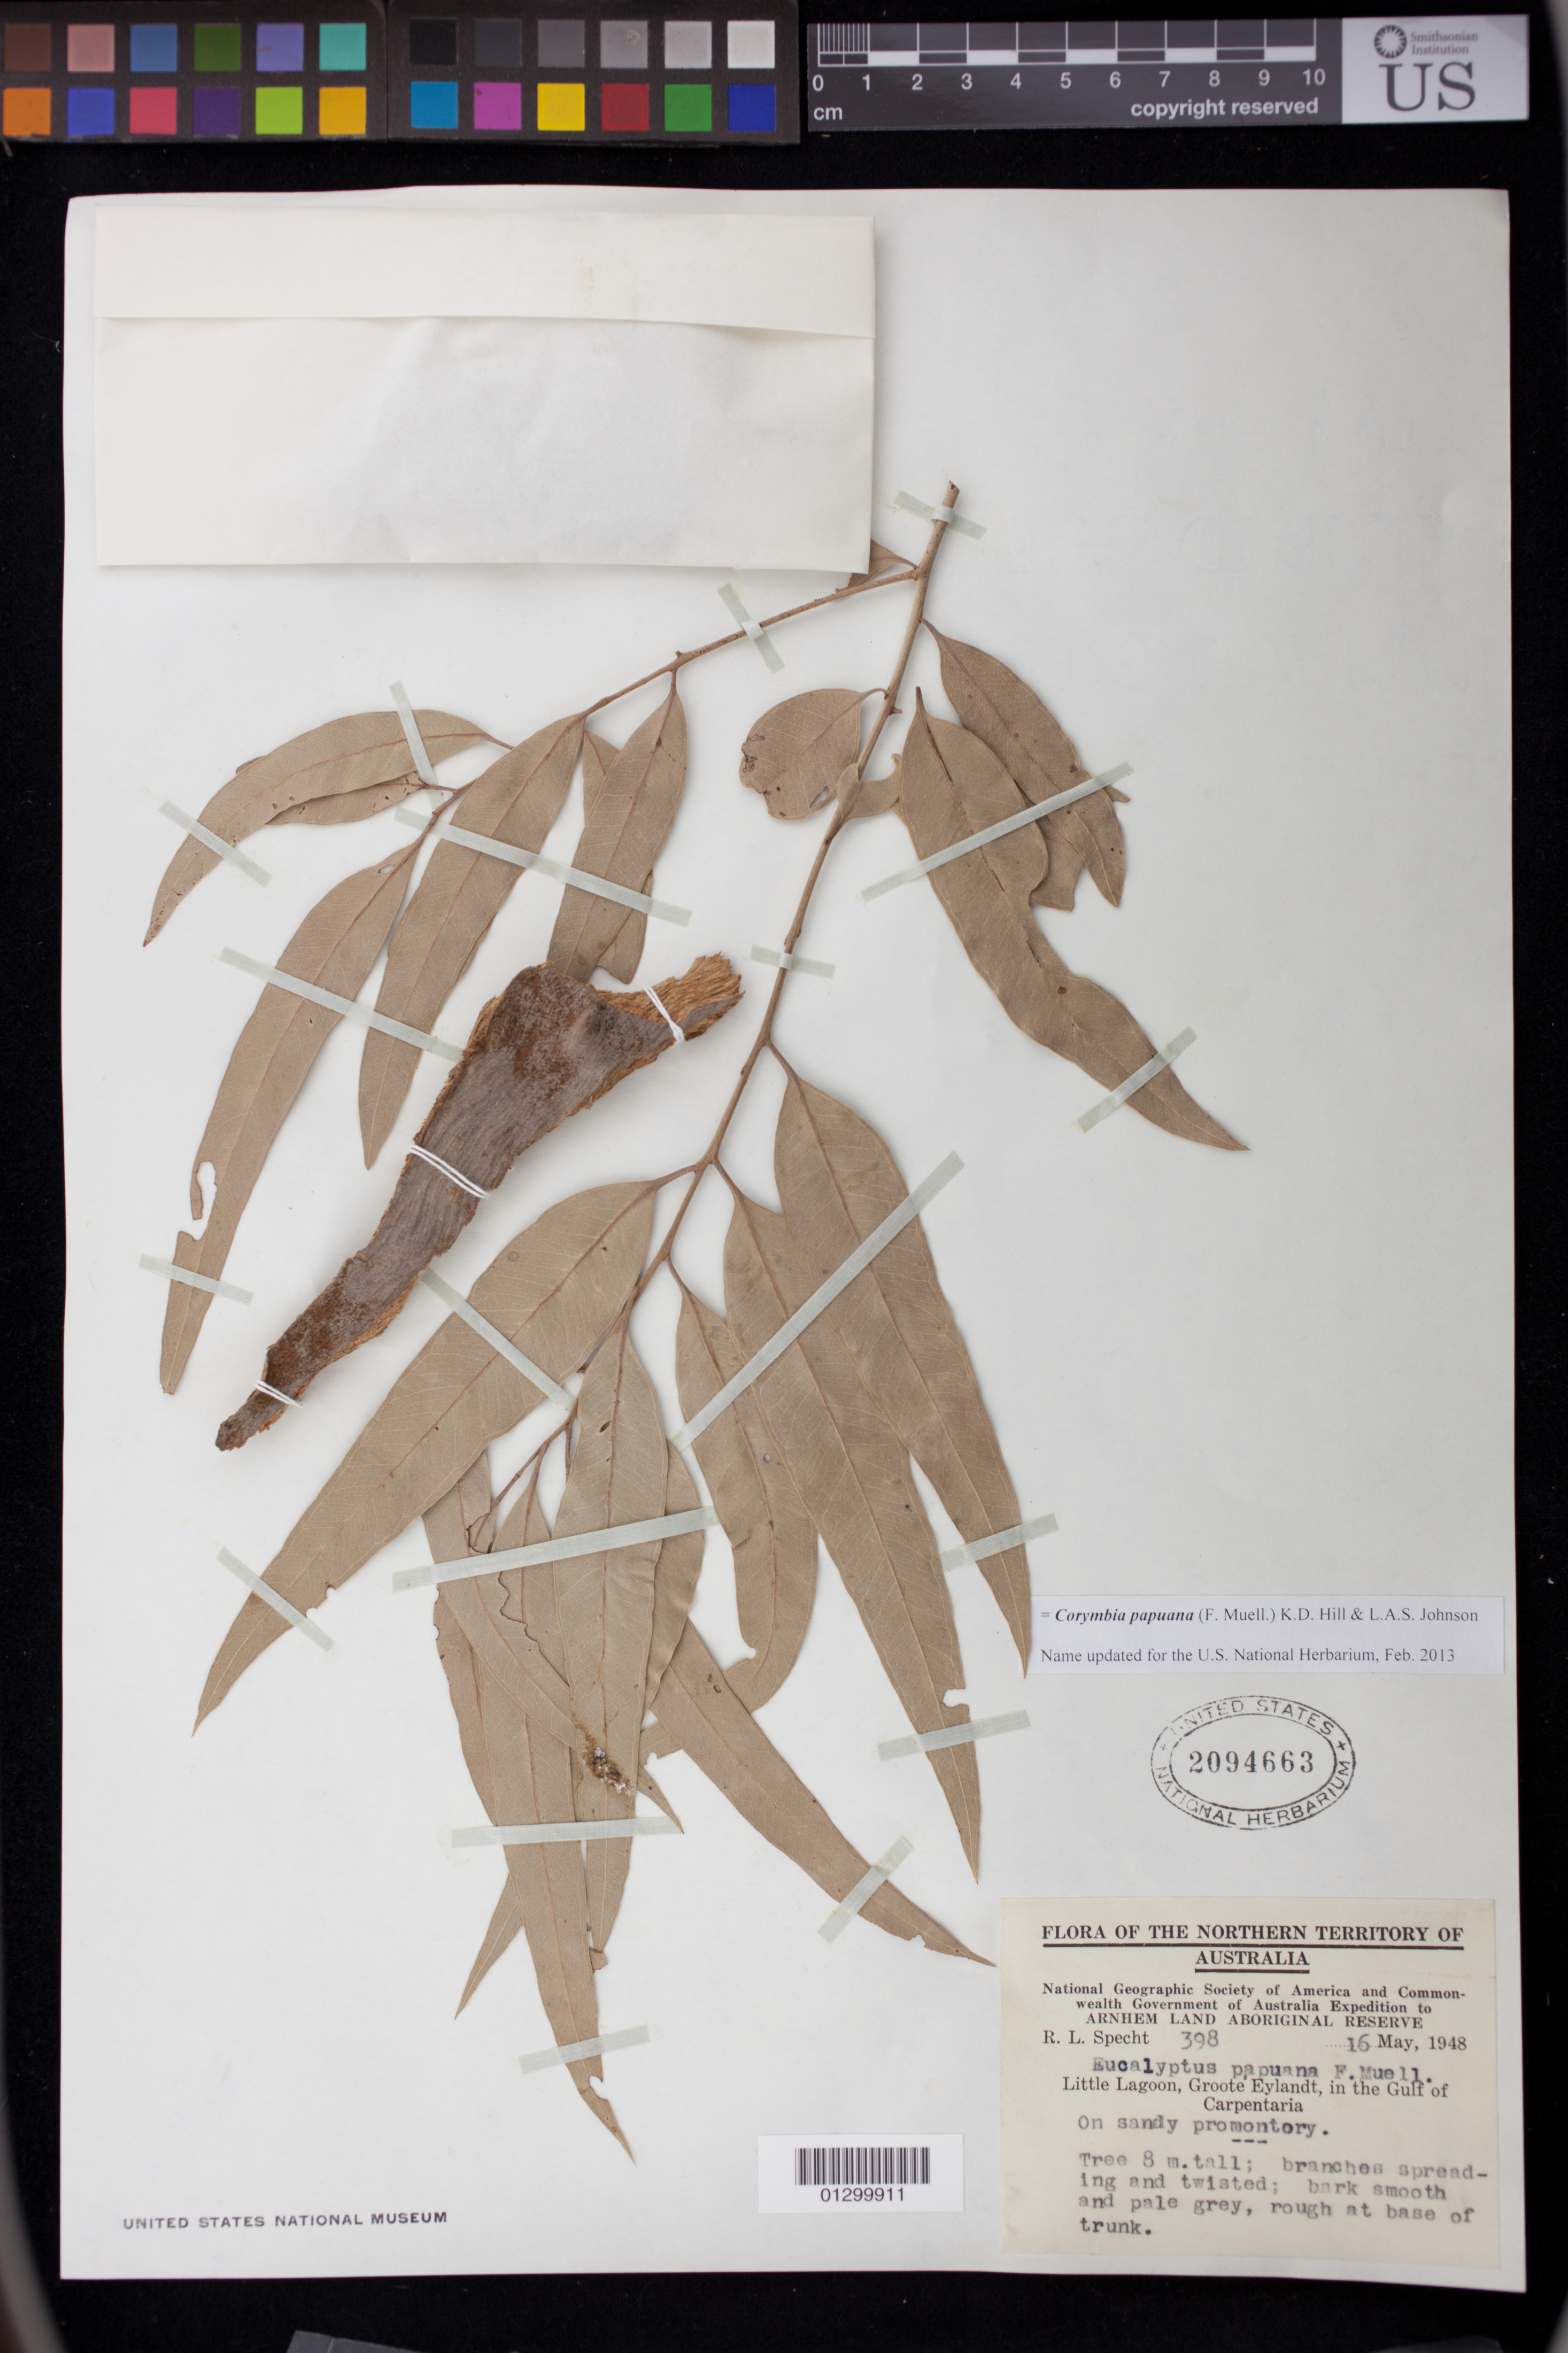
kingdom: Plantae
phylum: Tracheophyta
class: Magnoliopsida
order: Myrtales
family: Myrtaceae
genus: Corymbia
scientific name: Corymbia papuana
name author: (F. Muell.) K.D. Hill & L.A.S. Johnson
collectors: R. L. Specht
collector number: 398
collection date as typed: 16 May 1948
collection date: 1948-05-16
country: Australia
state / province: Northern Territory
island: Groote Eylandt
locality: Little Lagoon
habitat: On sandy promontory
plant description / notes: Tree 8 m. tall; branches spreading and twisted; bark smooth and pale grey, rough at base of trunk.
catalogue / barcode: US 2094663